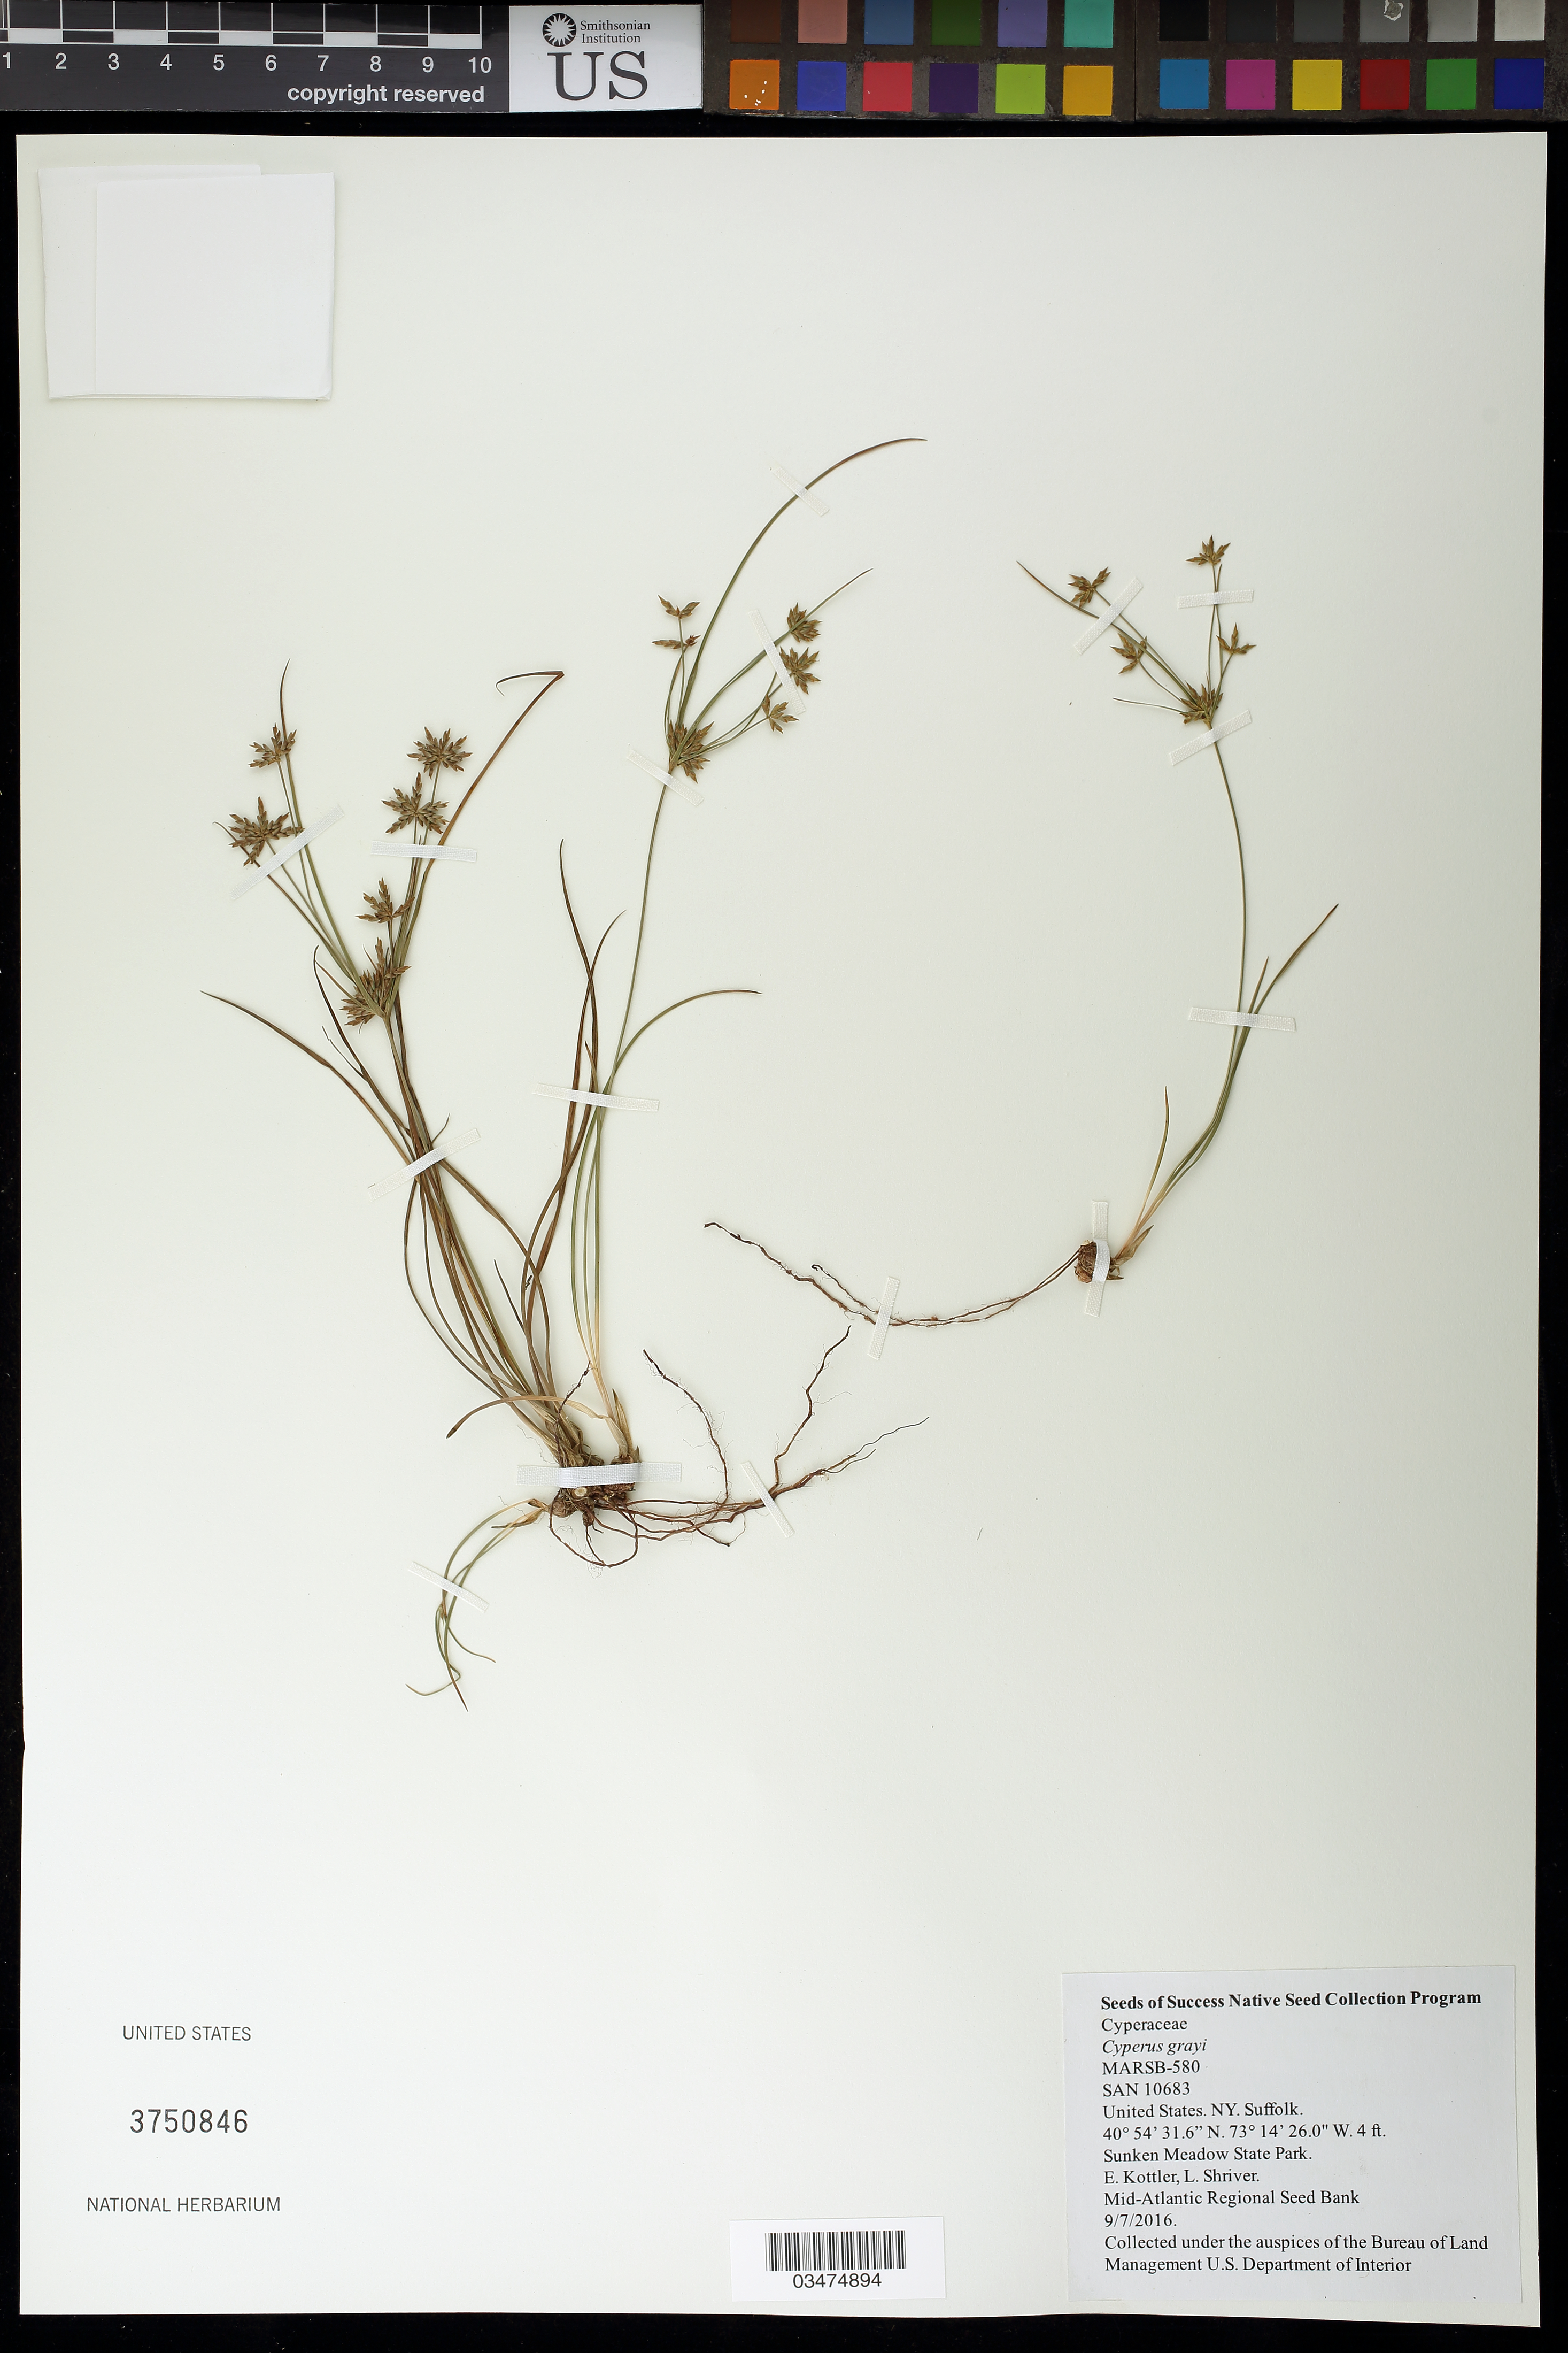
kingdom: Plantae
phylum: Tracheophyta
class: Liliopsida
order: Poales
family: Cyperaceae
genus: Cyperus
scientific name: Cyperus grayi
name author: Torr.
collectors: E. Kottler & L. Shriver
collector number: MARSB-580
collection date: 2016-09-07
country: United States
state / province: New York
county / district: Suffolk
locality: Sunken Meadow State Park, Boardwalk, Peninsula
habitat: Back dune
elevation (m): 1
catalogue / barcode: US 3750846